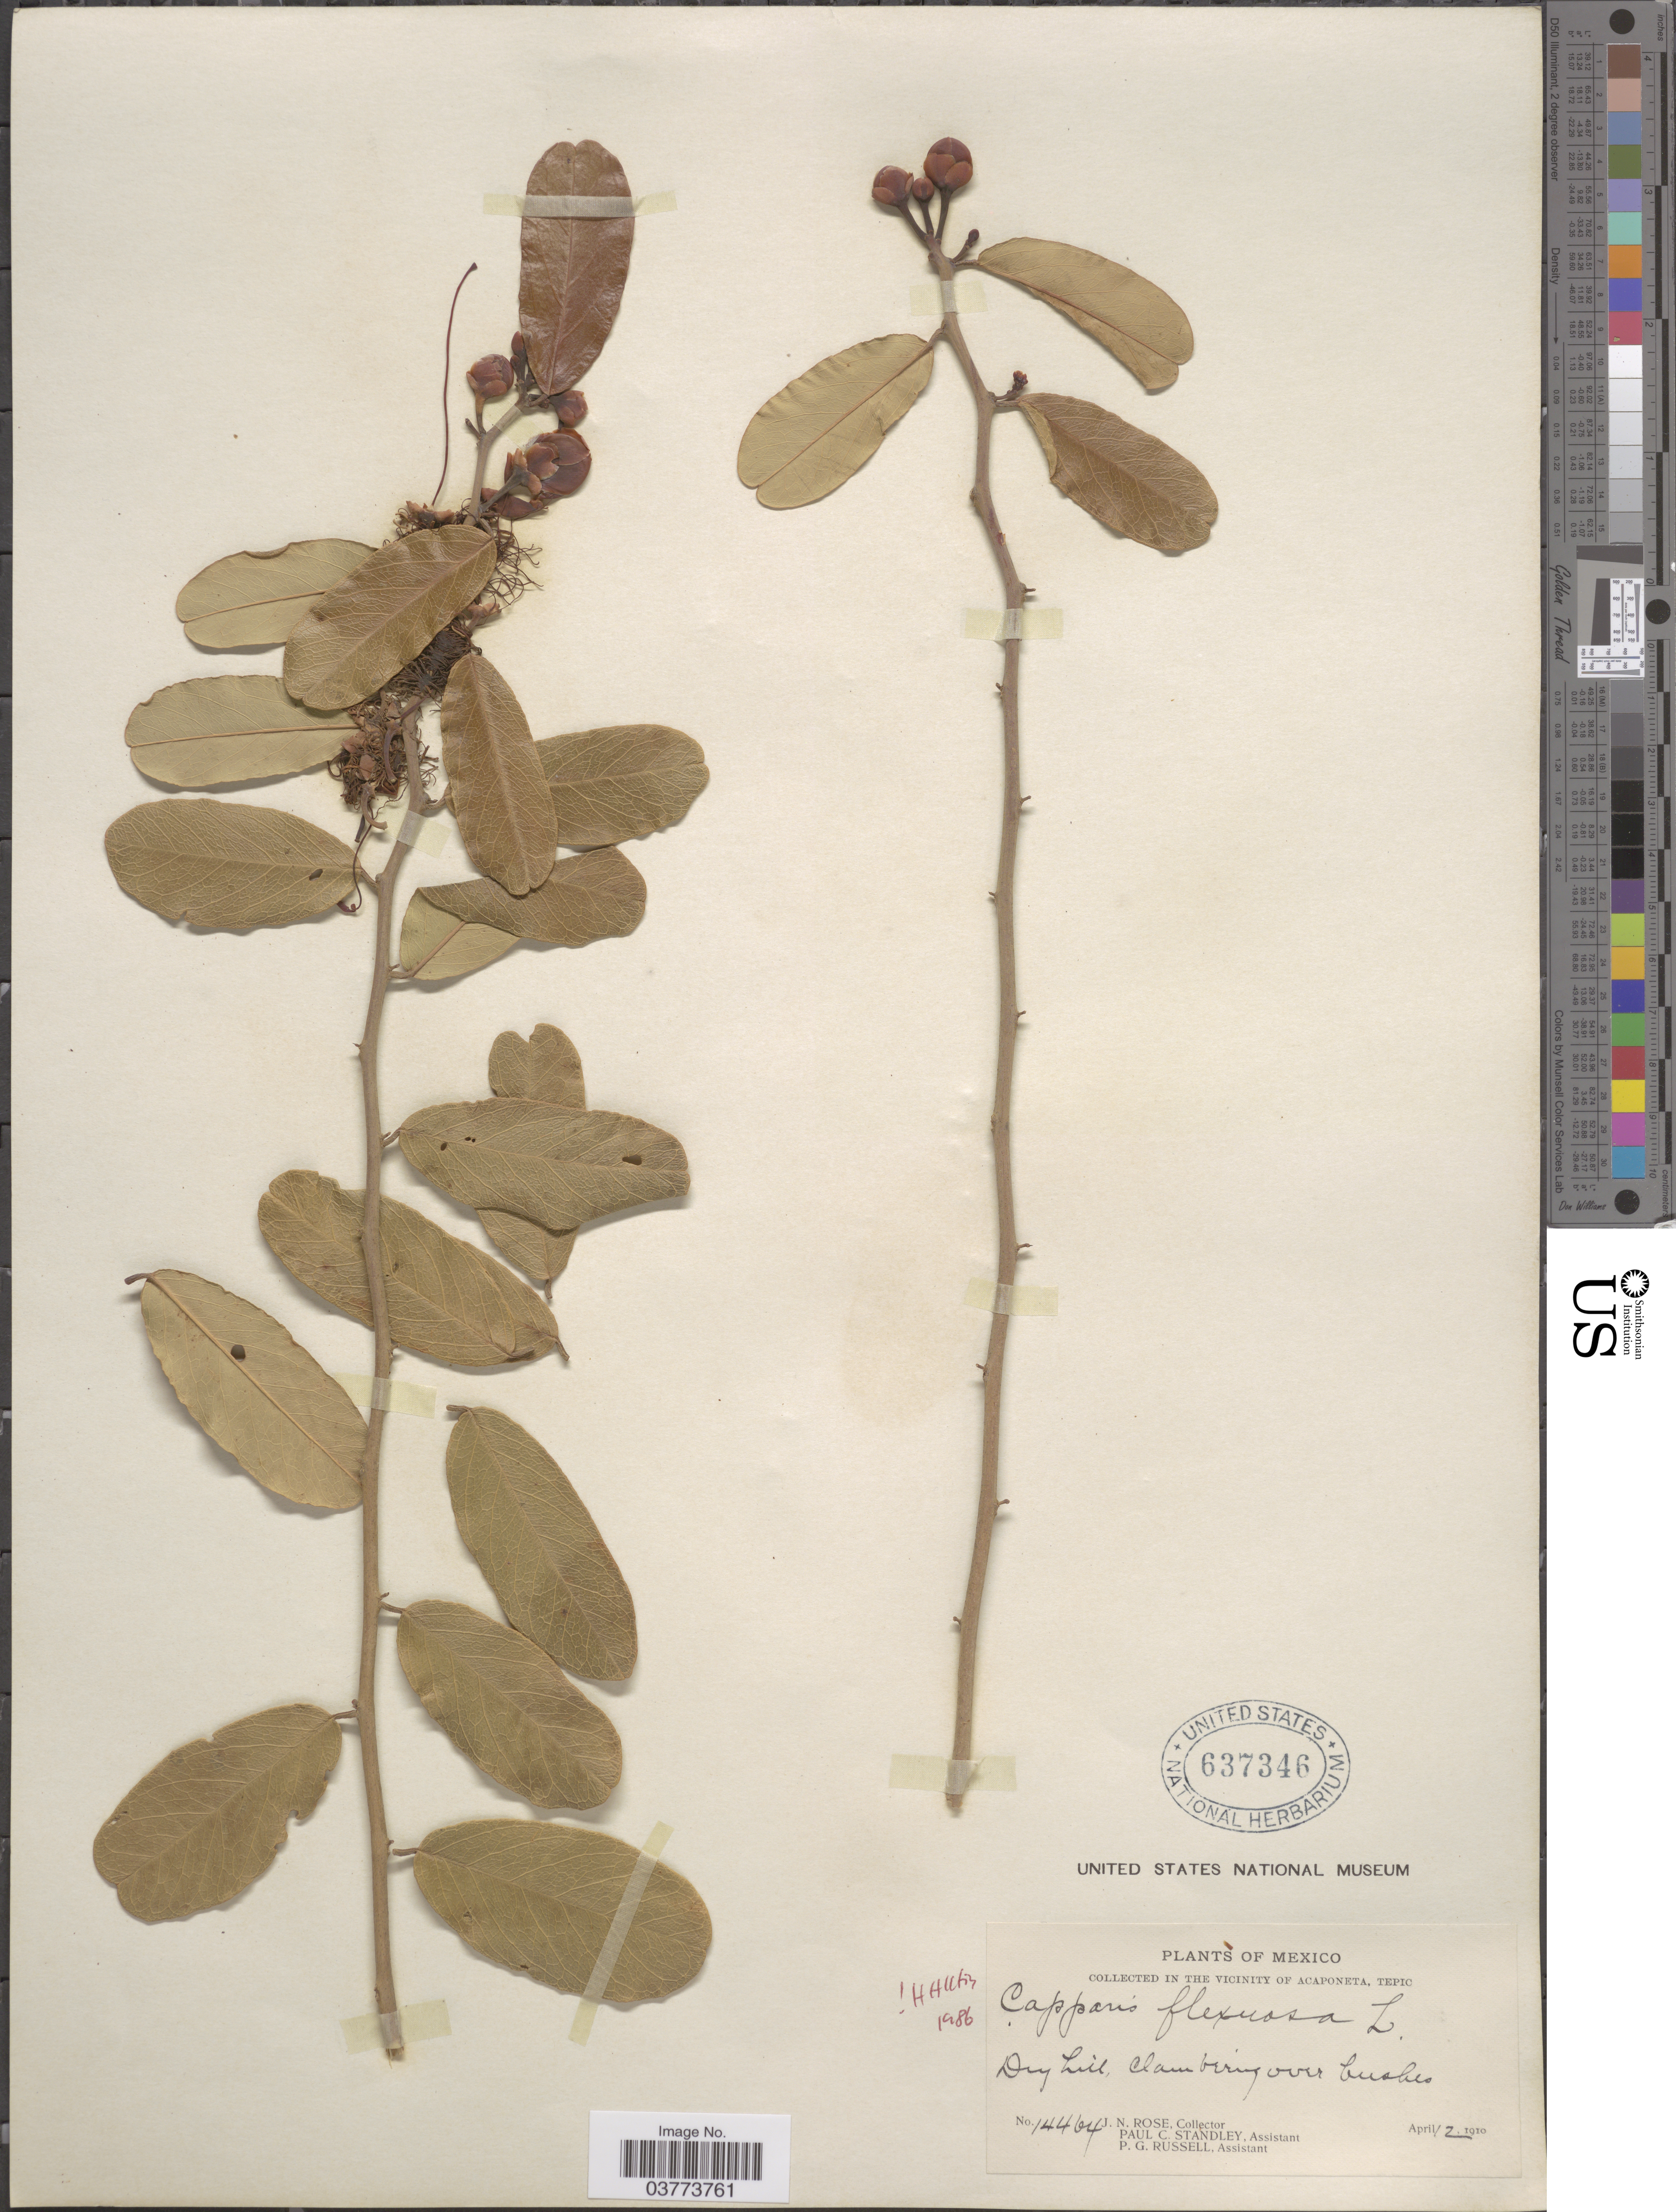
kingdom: Plantae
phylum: Tracheophyta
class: Magnoliopsida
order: Brassicales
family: Capparaceae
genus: Cynophalla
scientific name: Cynophalla flexuosa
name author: (L.) J. Presl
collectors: J. N. Rose, P. C. Standley & P. G. Russell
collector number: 14464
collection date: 1910-04-12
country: Mexico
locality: In the vicinity of Acaponeta, Tepic.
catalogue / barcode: US 637346